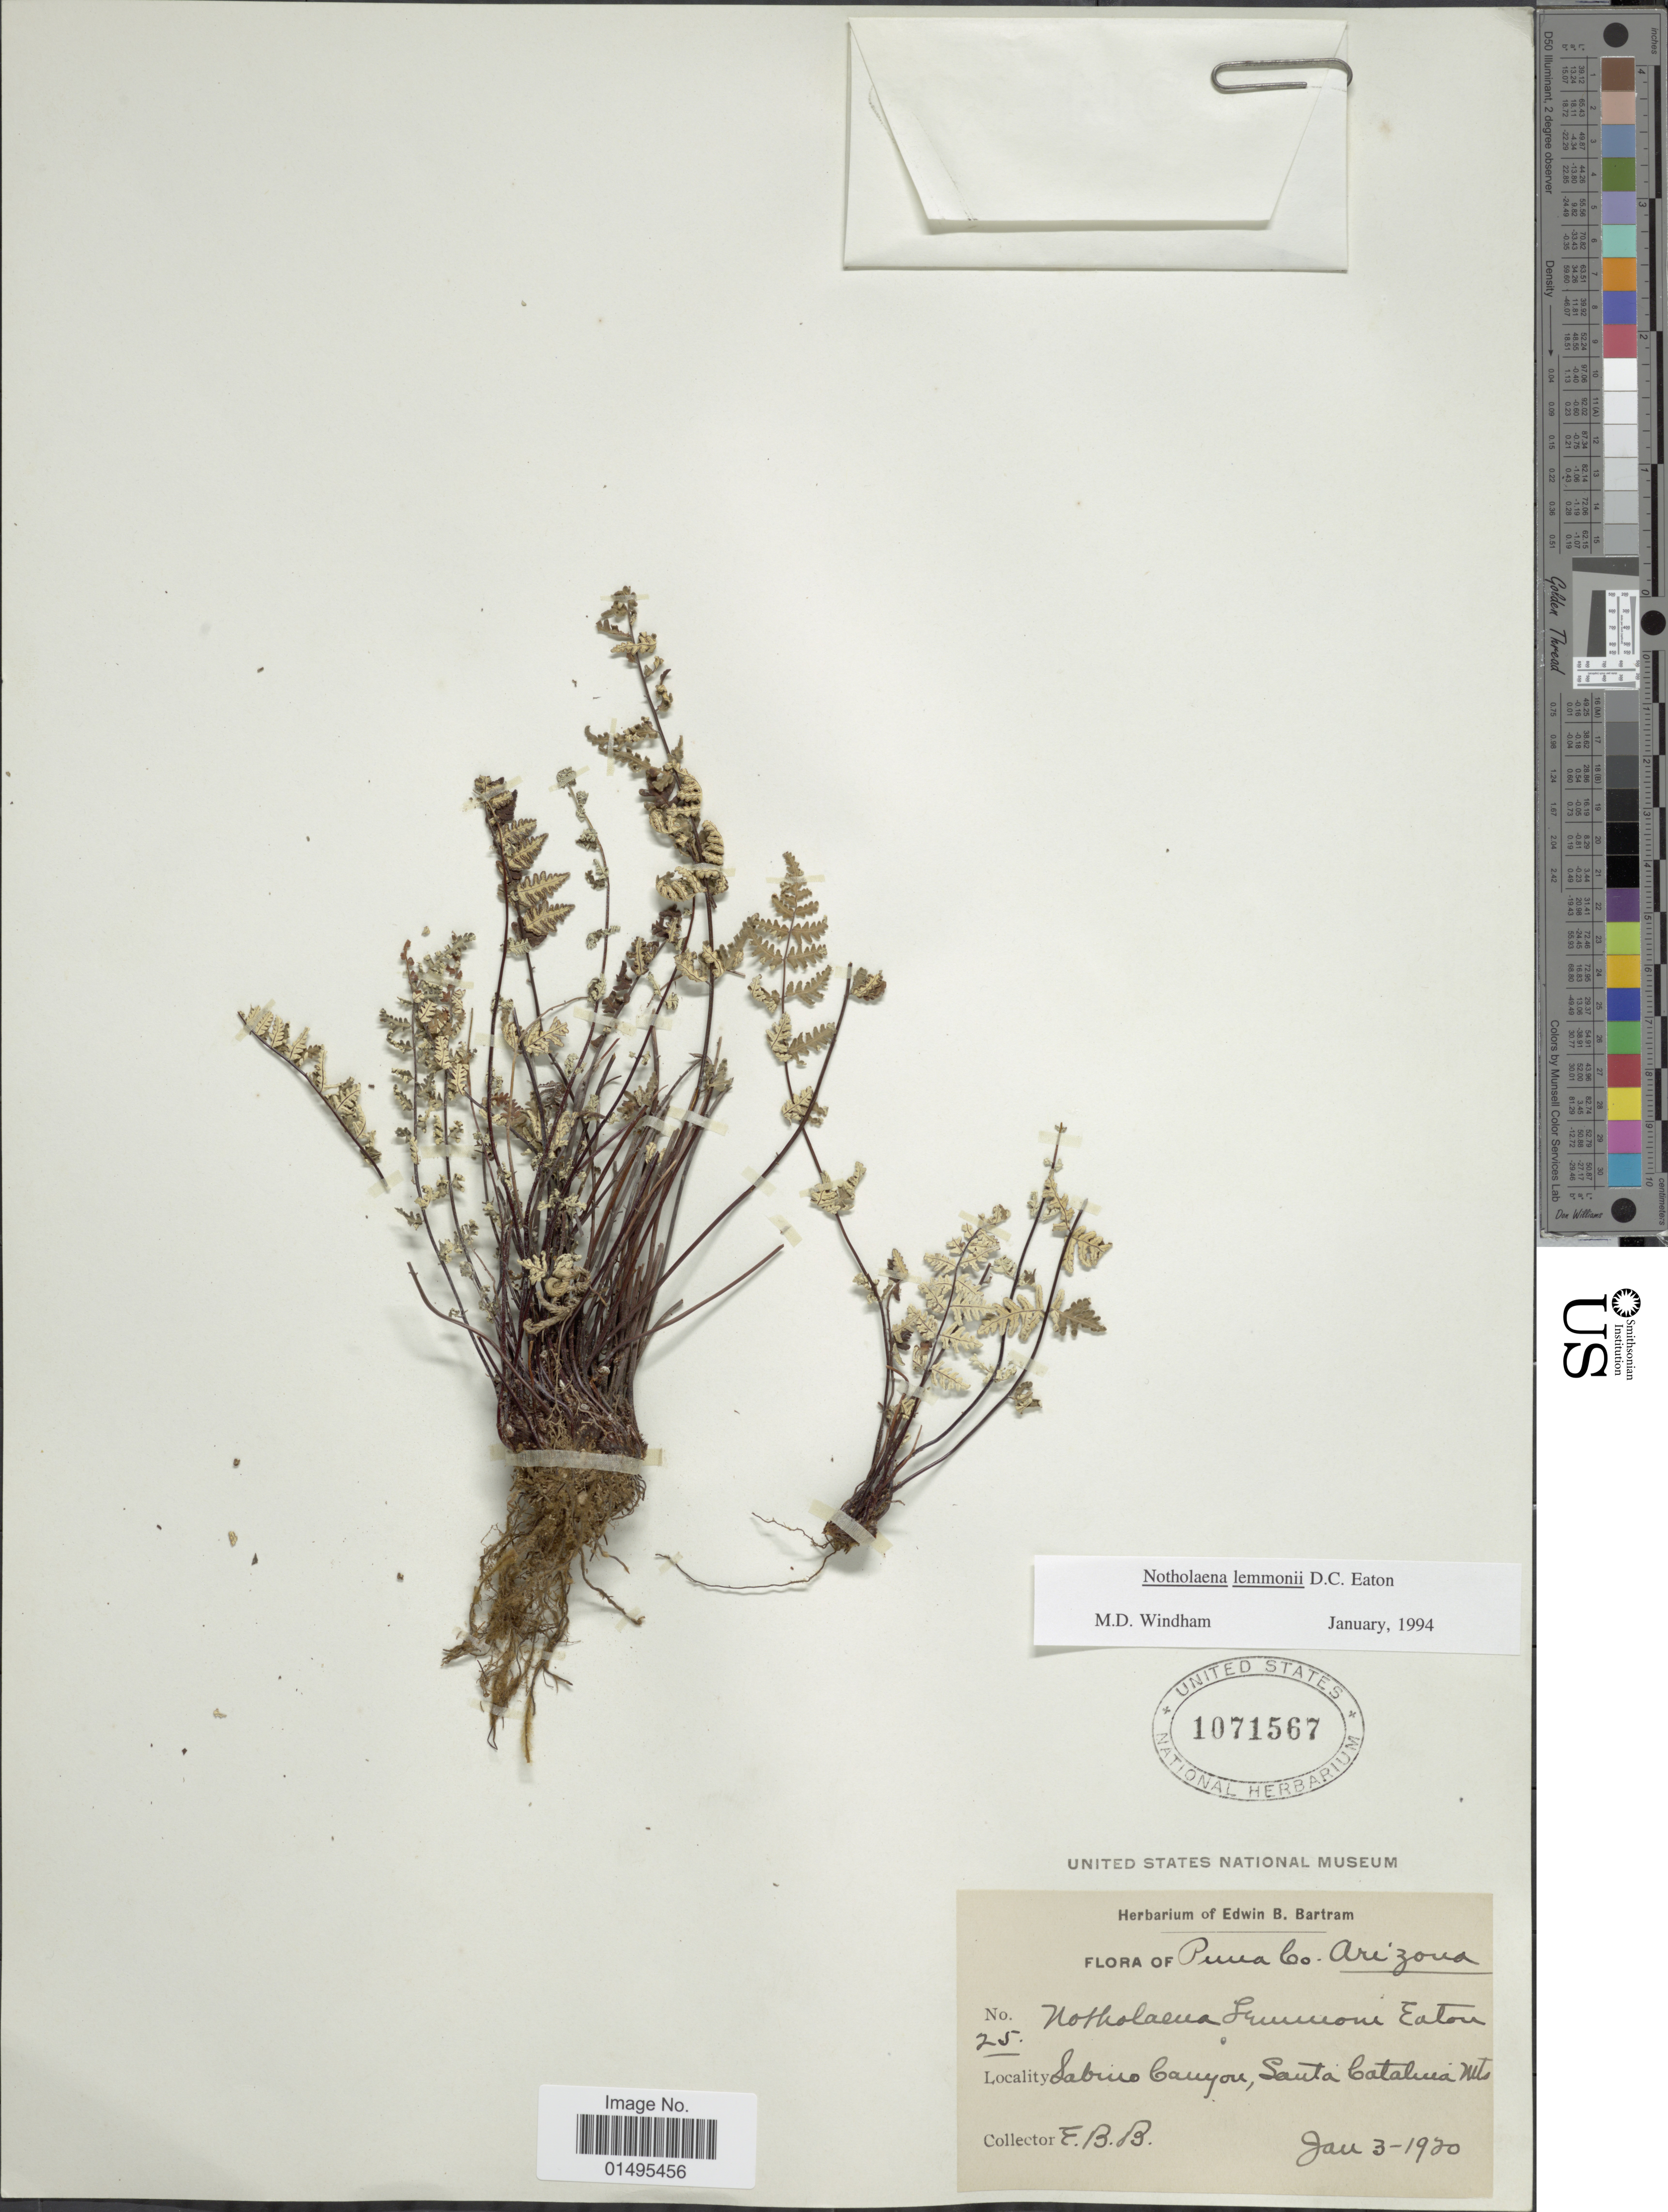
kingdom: Plantae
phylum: Tracheophyta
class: Polypodiopsida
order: Polypodiales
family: Pteridaceae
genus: Notholaena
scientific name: Notholaena lemmonii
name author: D.C. Eaton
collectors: E. B. Bartram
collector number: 25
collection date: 1970-01-03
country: United States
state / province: Arizona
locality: Pima County, Sabino Canyon, Santa Catalina Mts.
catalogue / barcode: US 1071567